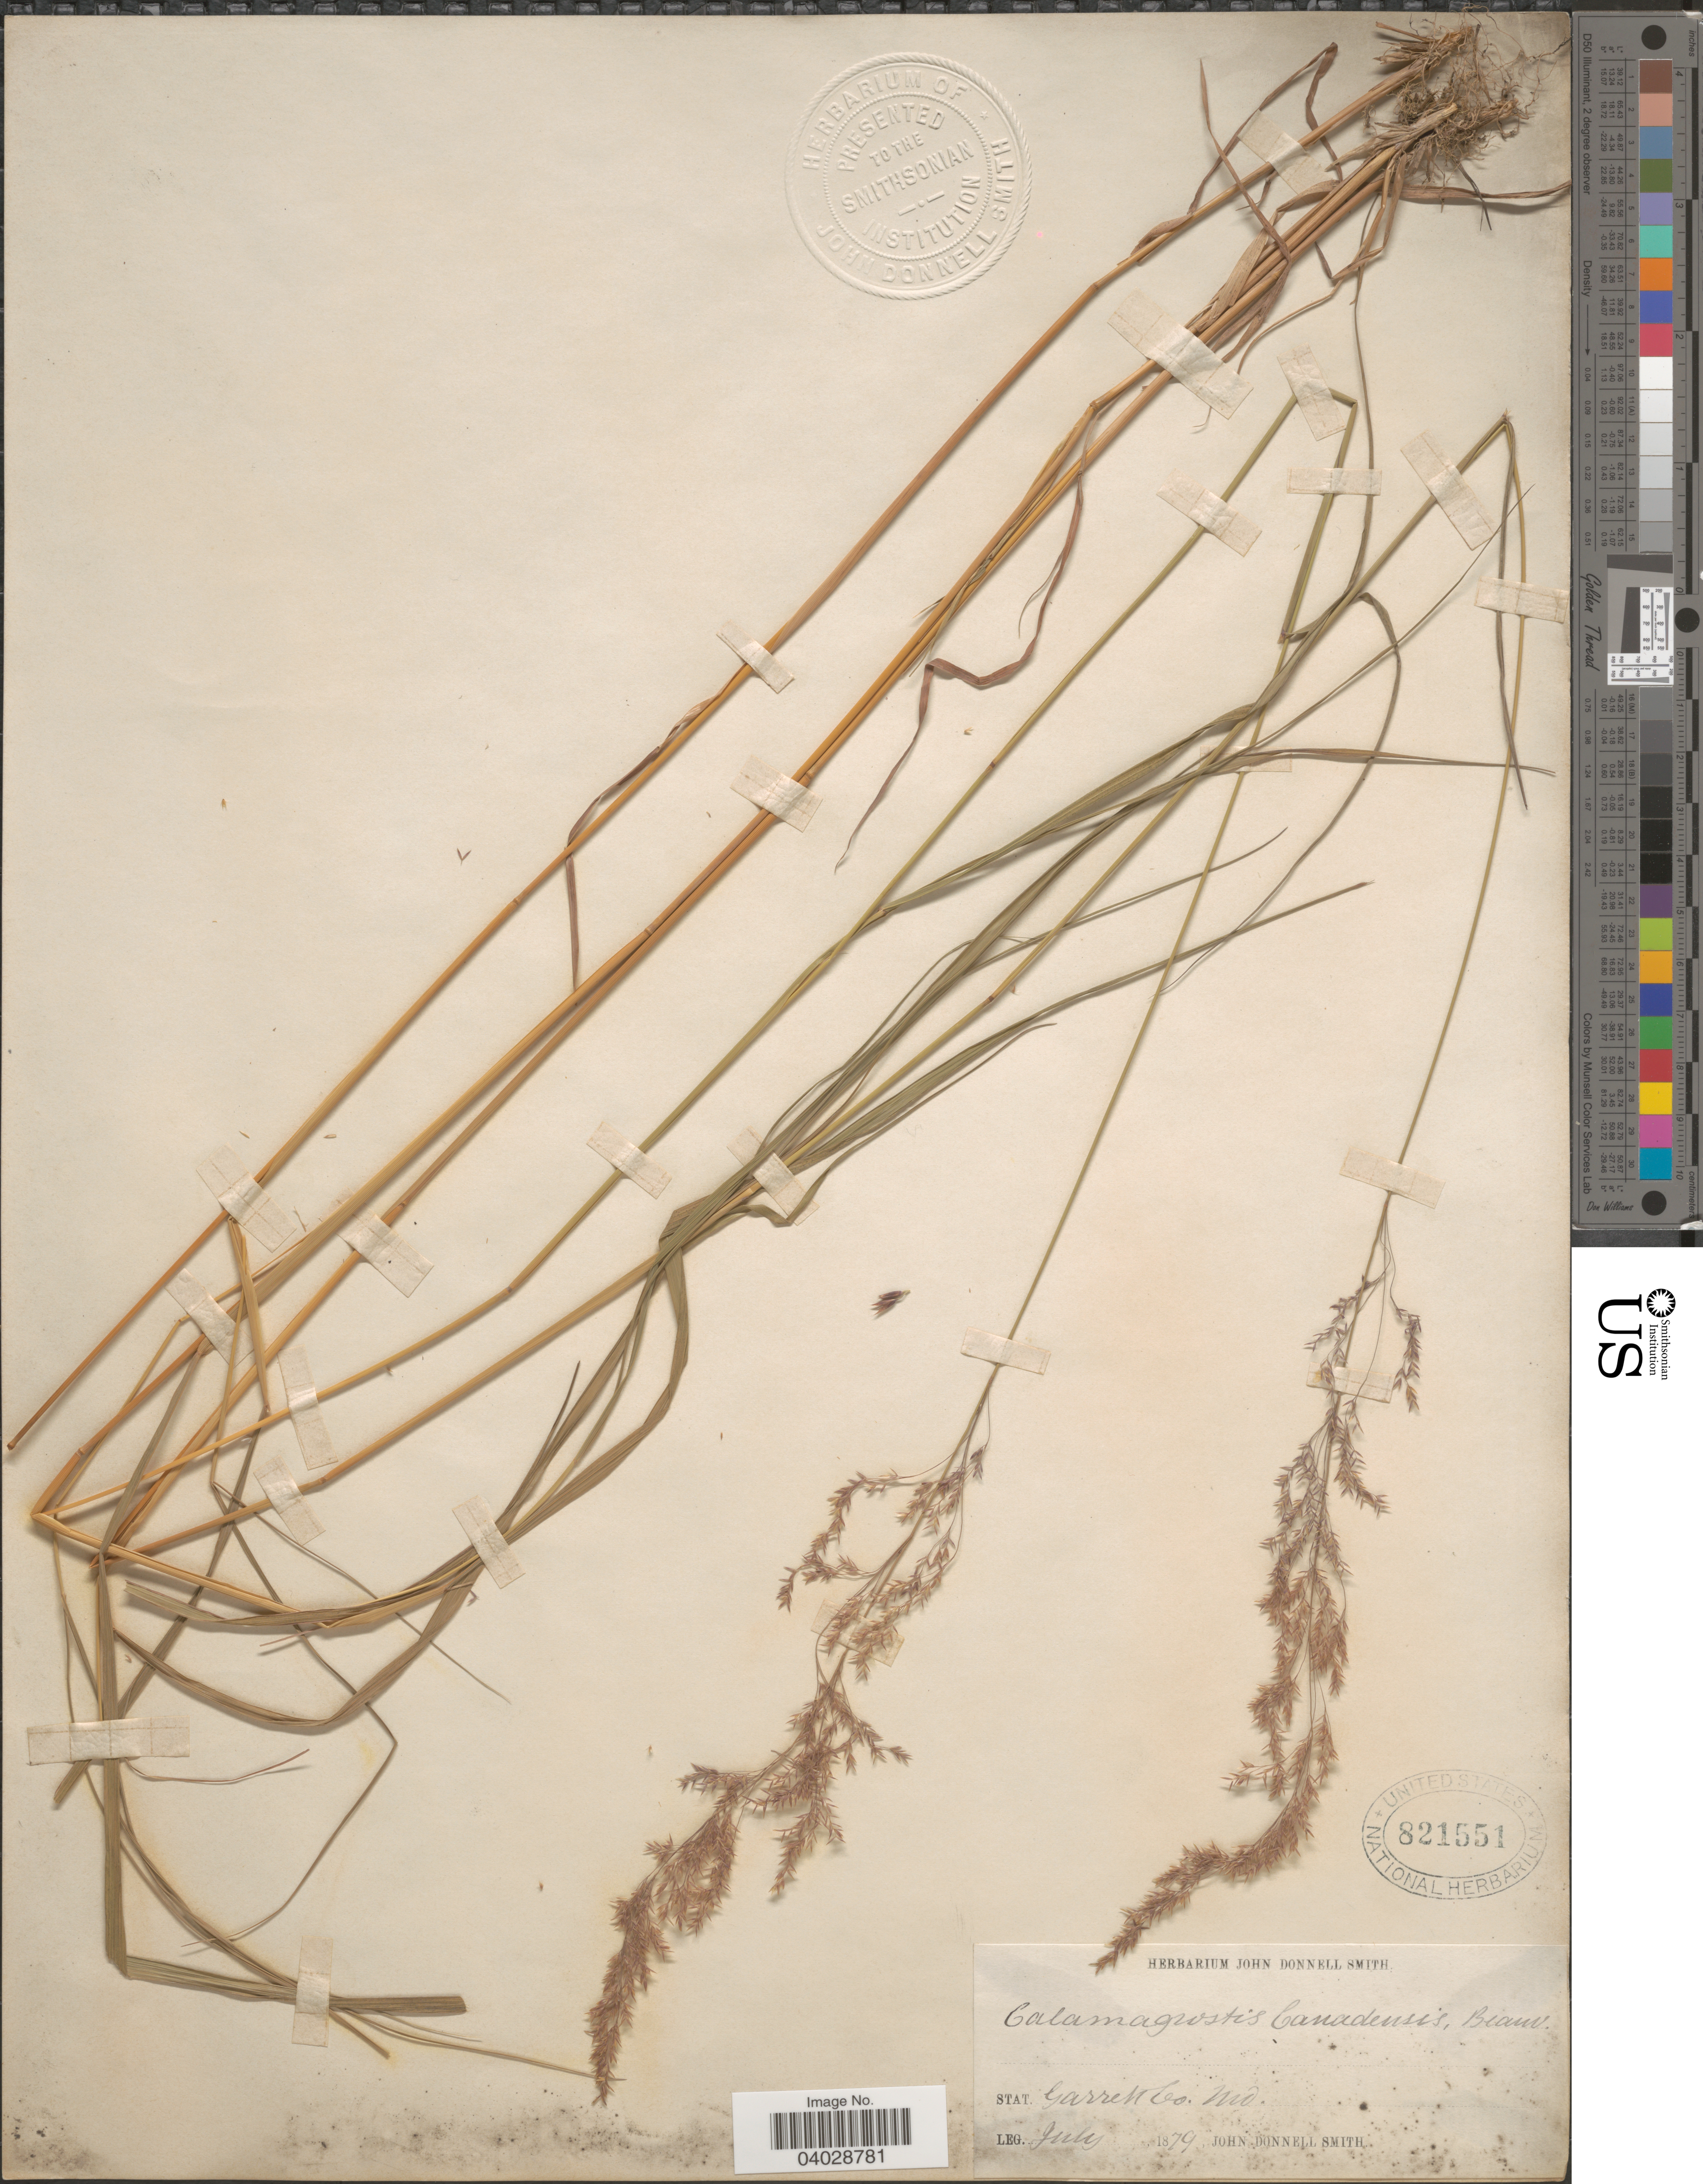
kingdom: Plantae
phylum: Tracheophyta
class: Liliopsida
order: Poales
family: Poaceae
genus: Calamagrostis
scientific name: Calamagrostis canadensis var. macouniana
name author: (Vasey) Stebbins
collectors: J. Donnell Smith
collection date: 1879-07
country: United States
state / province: Maryland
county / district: Garrett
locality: Stat. Garrett Co.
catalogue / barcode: US 821551